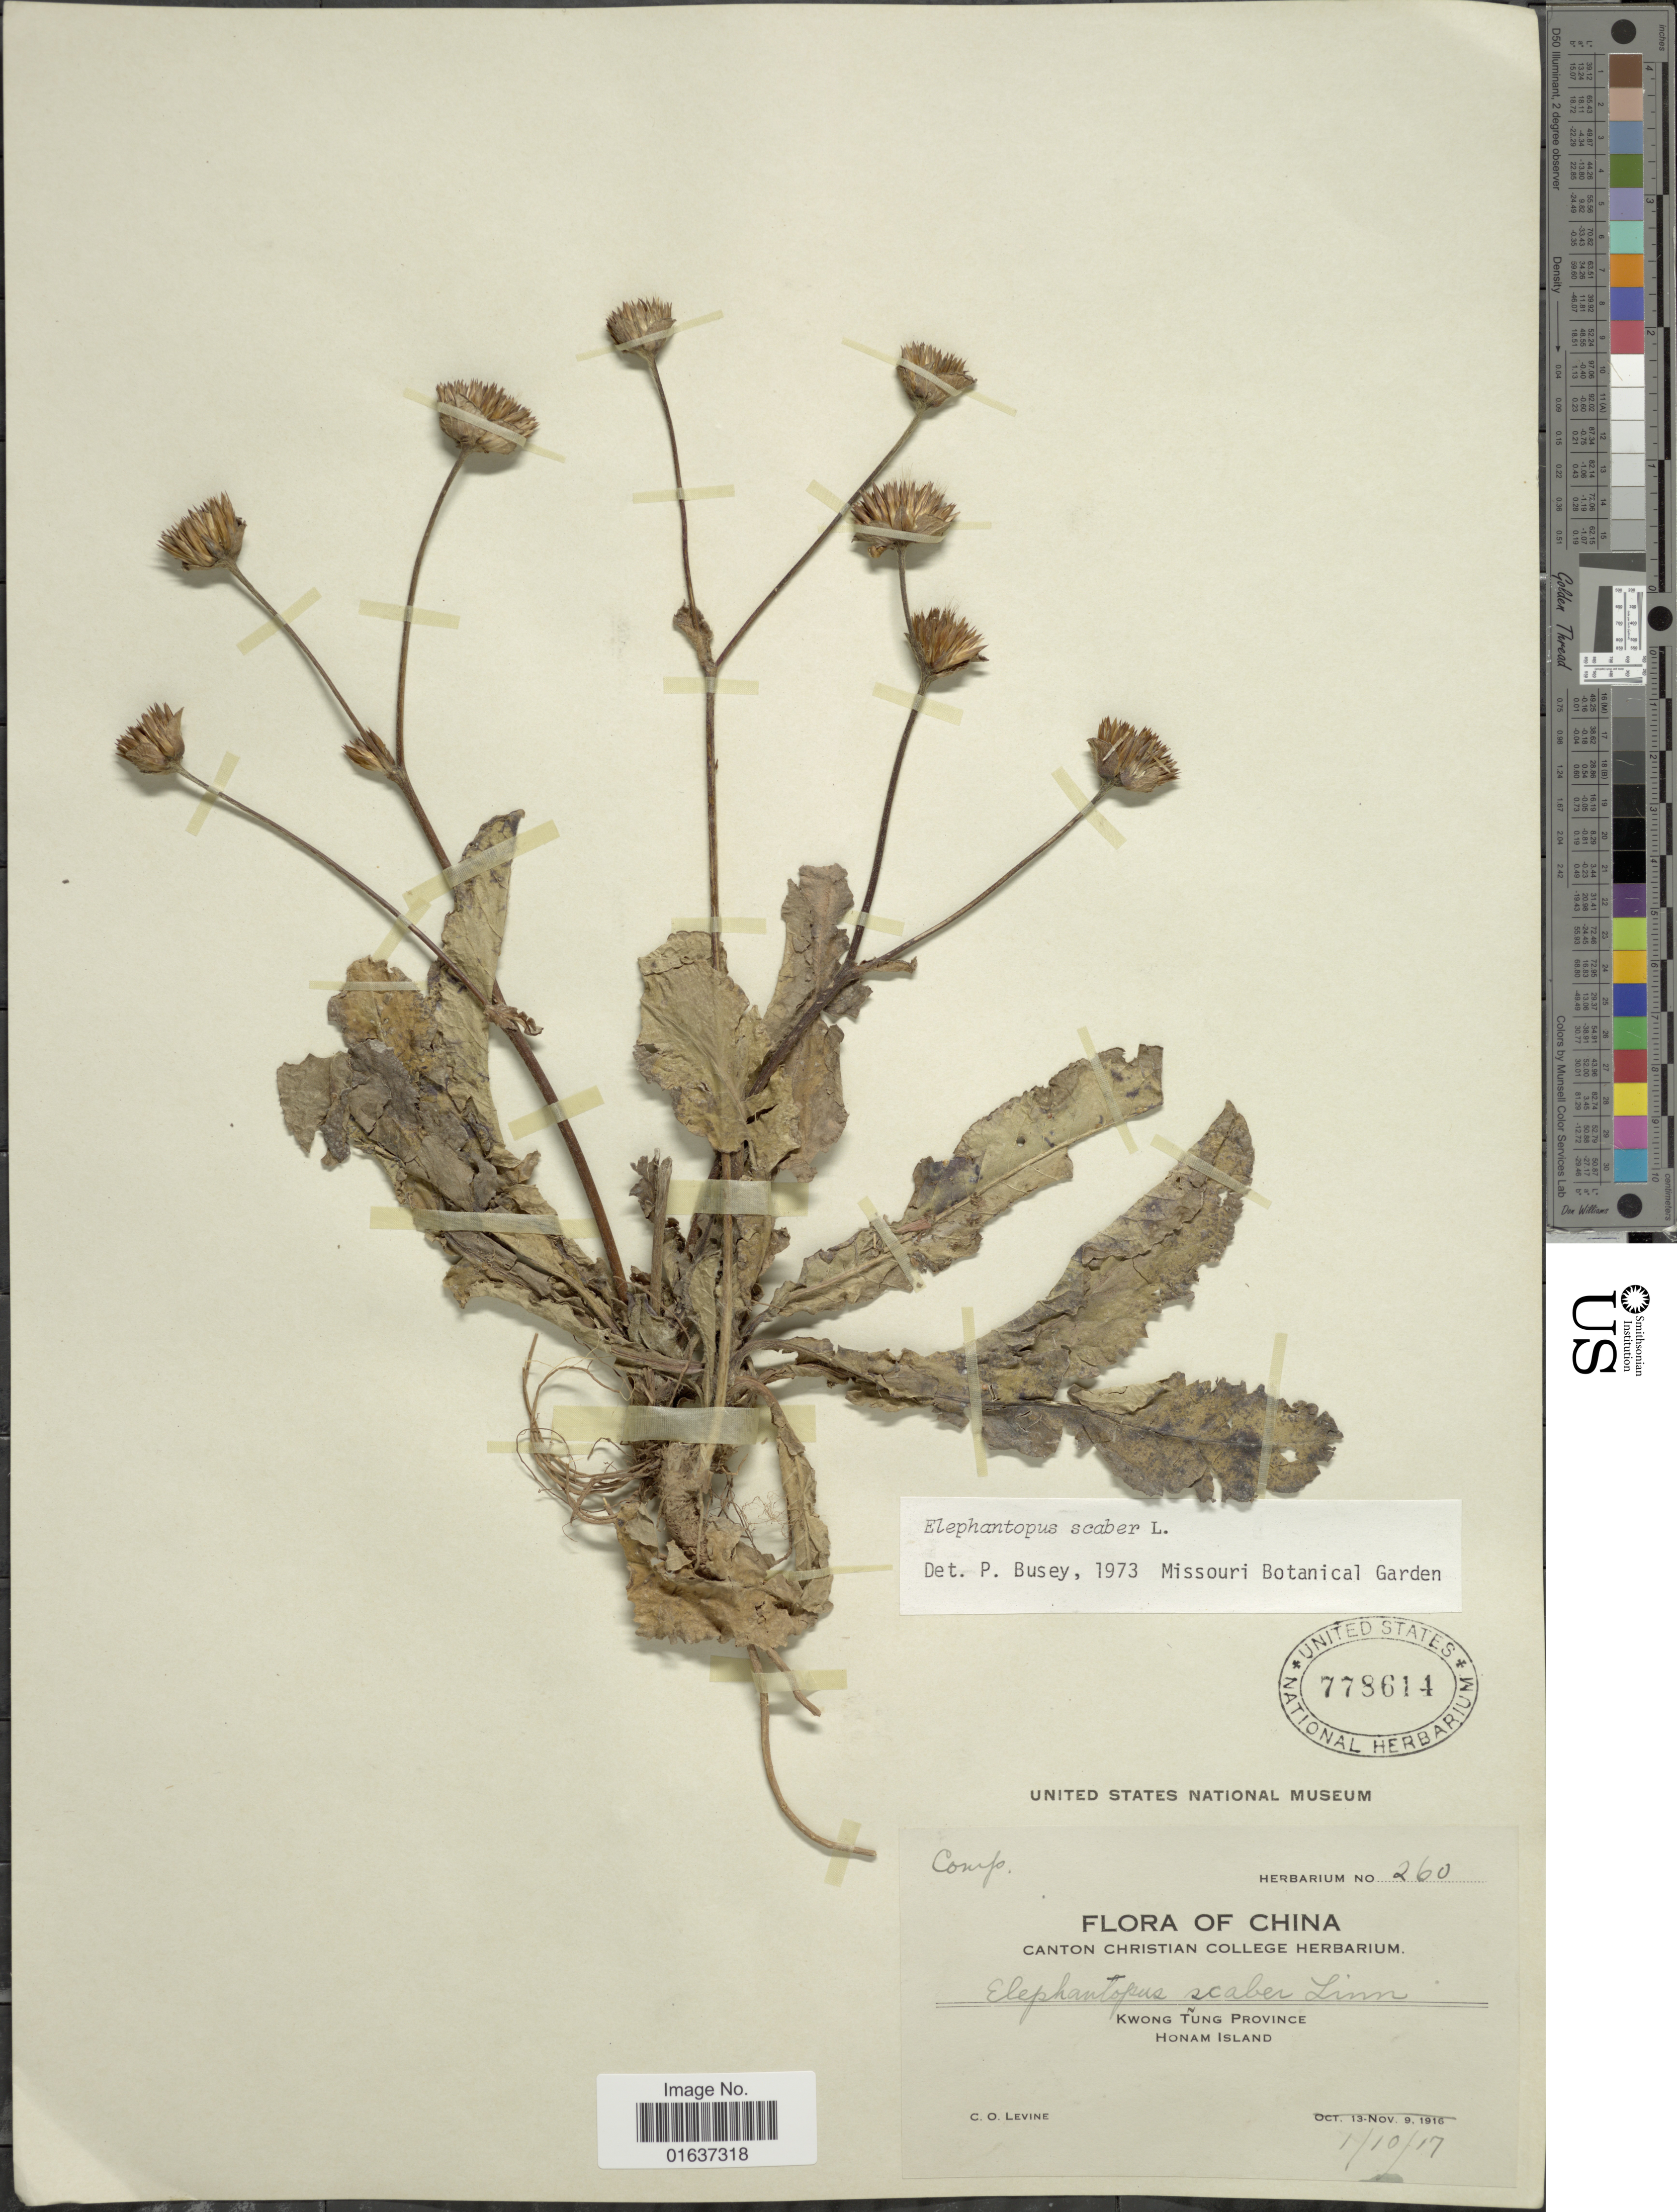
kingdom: Plantae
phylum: Tracheophyta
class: Magnoliopsida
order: Asterales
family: Asteraceae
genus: Elephantopus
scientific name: Elephantopus scaber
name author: L.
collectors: C. O. Levine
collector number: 268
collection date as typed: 17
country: China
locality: Kwong Tung Province, Honam Island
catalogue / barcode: US 778614